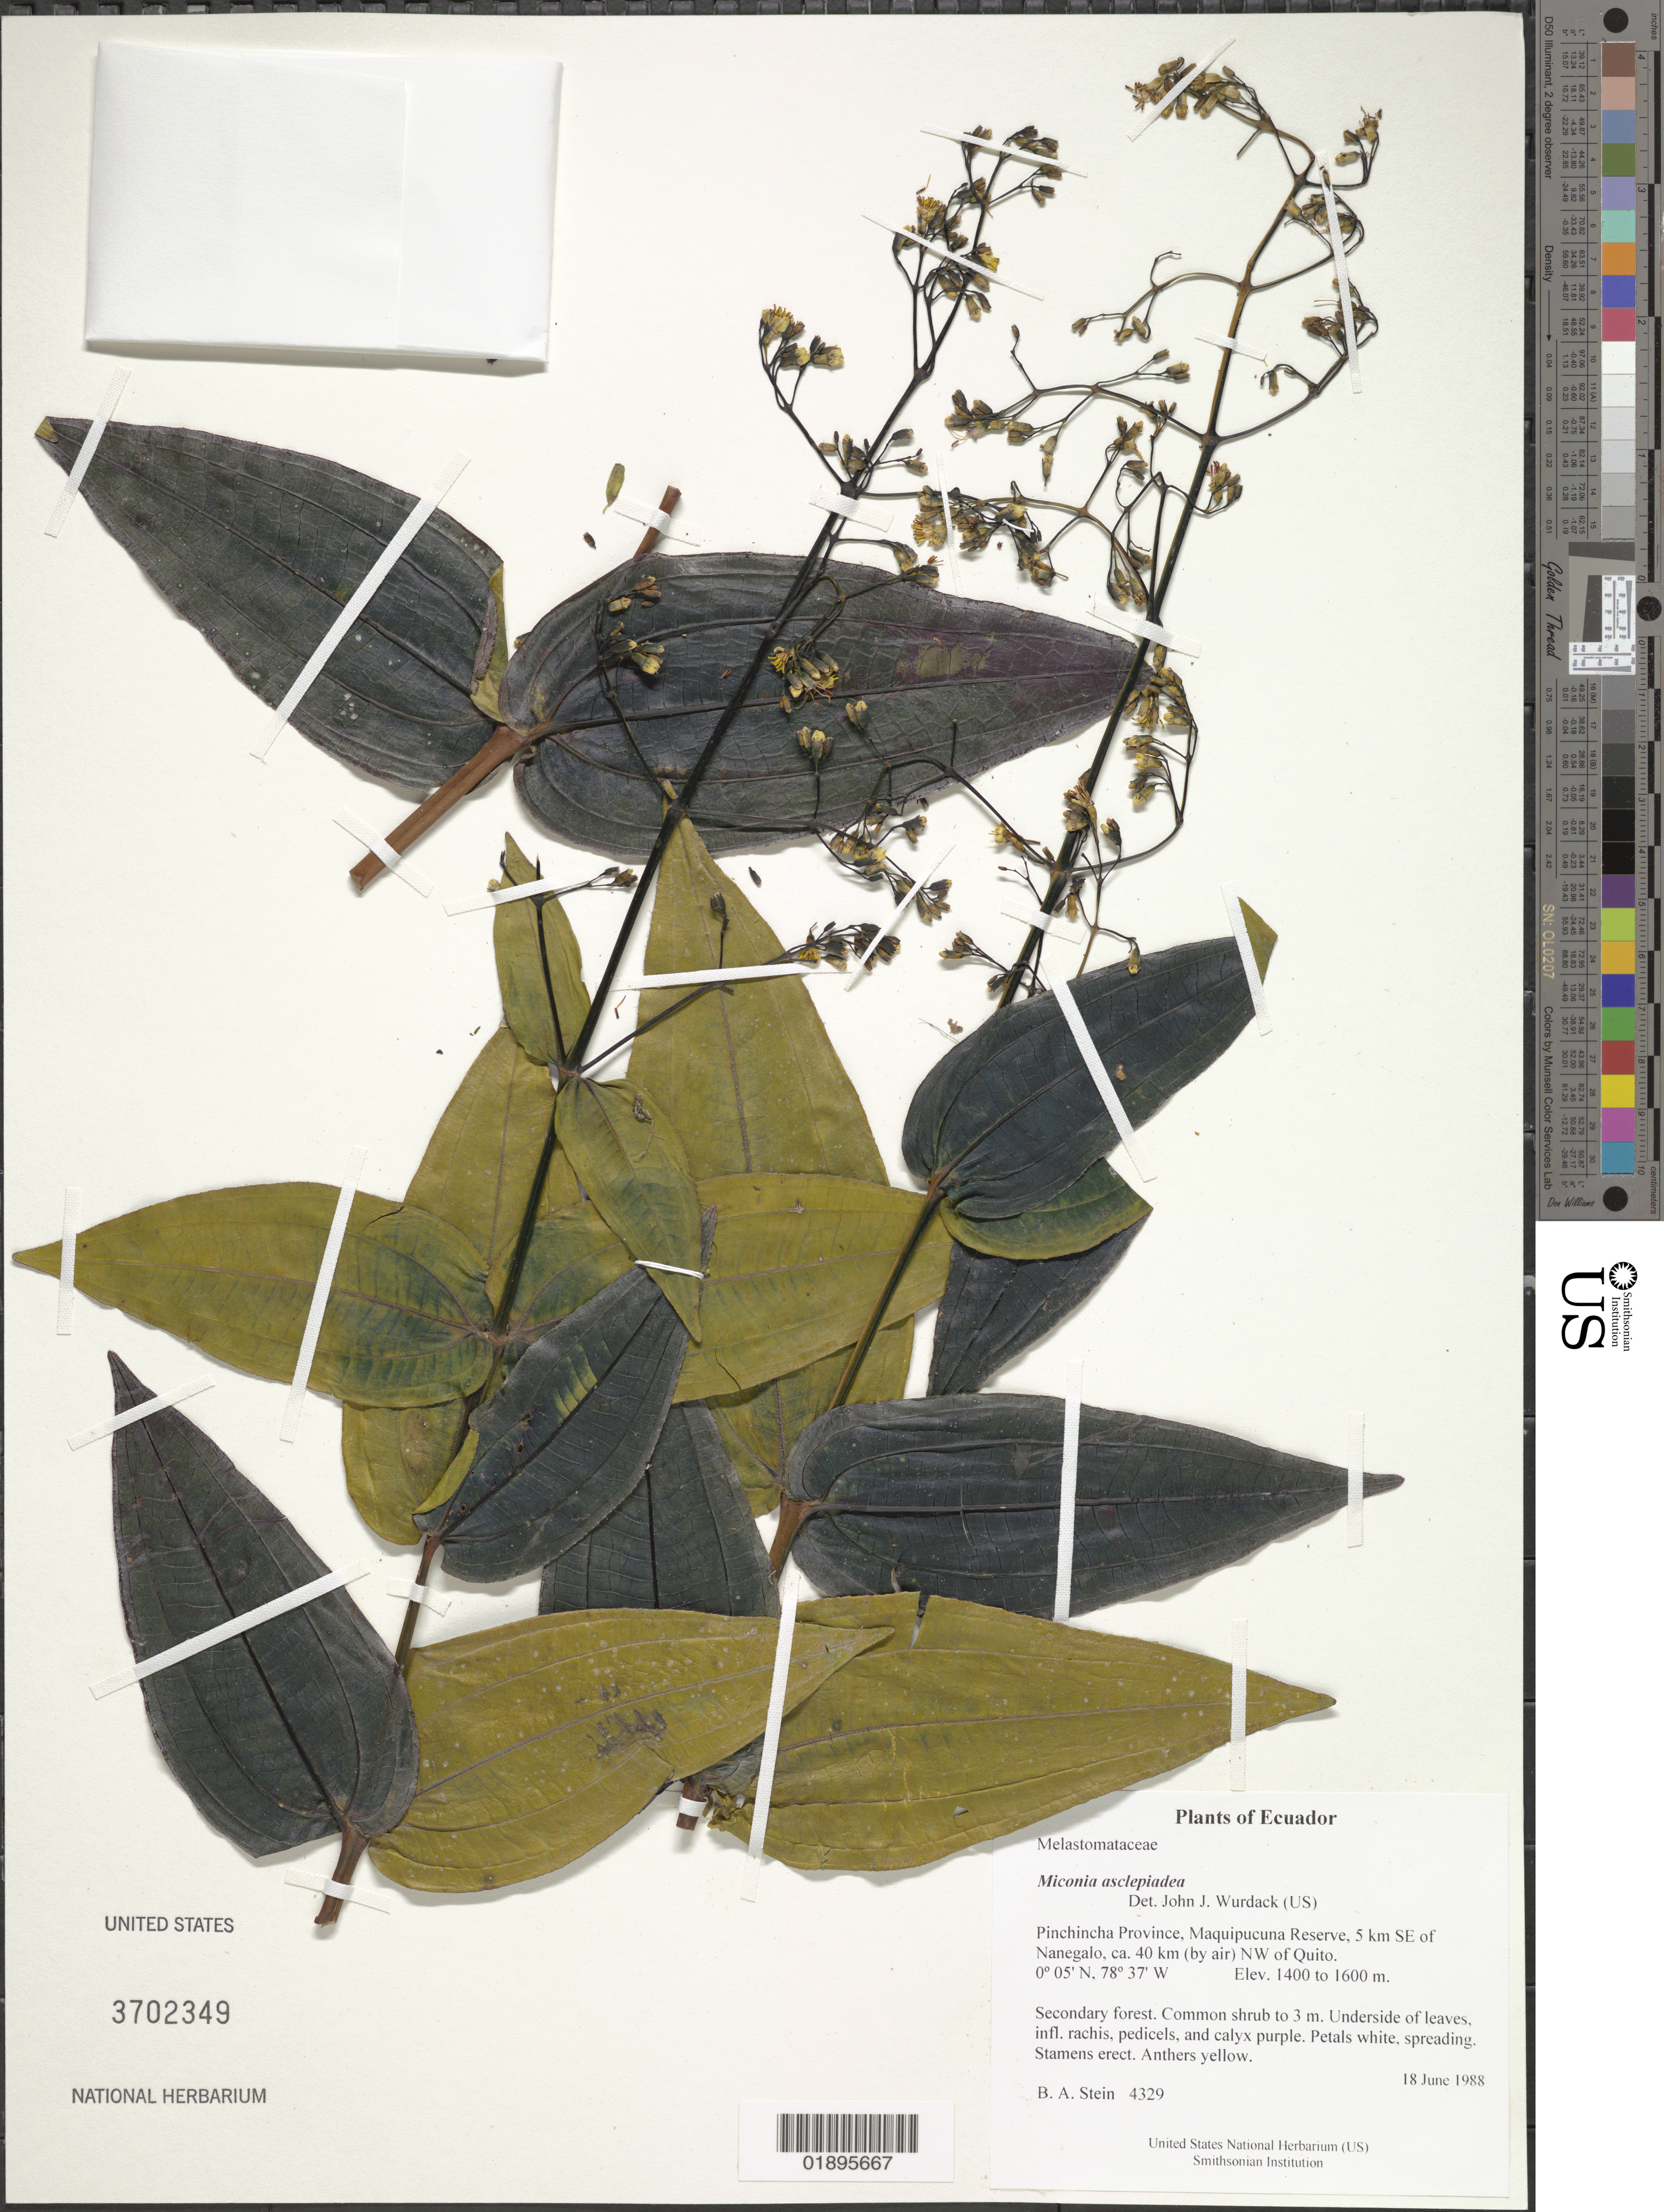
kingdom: Plantae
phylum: Tracheophyta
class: Magnoliopsida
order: Myrtales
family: Melastomataceae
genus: Miconia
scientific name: Miconia asclepiadea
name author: Triana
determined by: Wurdack, John J., (US), US (UNITED STATES)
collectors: B. A. Stein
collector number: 4329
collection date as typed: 18 June 1988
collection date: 1988-06-18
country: Ecuador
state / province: Pichincha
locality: Maquipucuna Reserve, 5 km SE of Nanegalo, ca. 40 km (by air) NW of Quito.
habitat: Secondary forest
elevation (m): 1400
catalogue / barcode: US 3702349